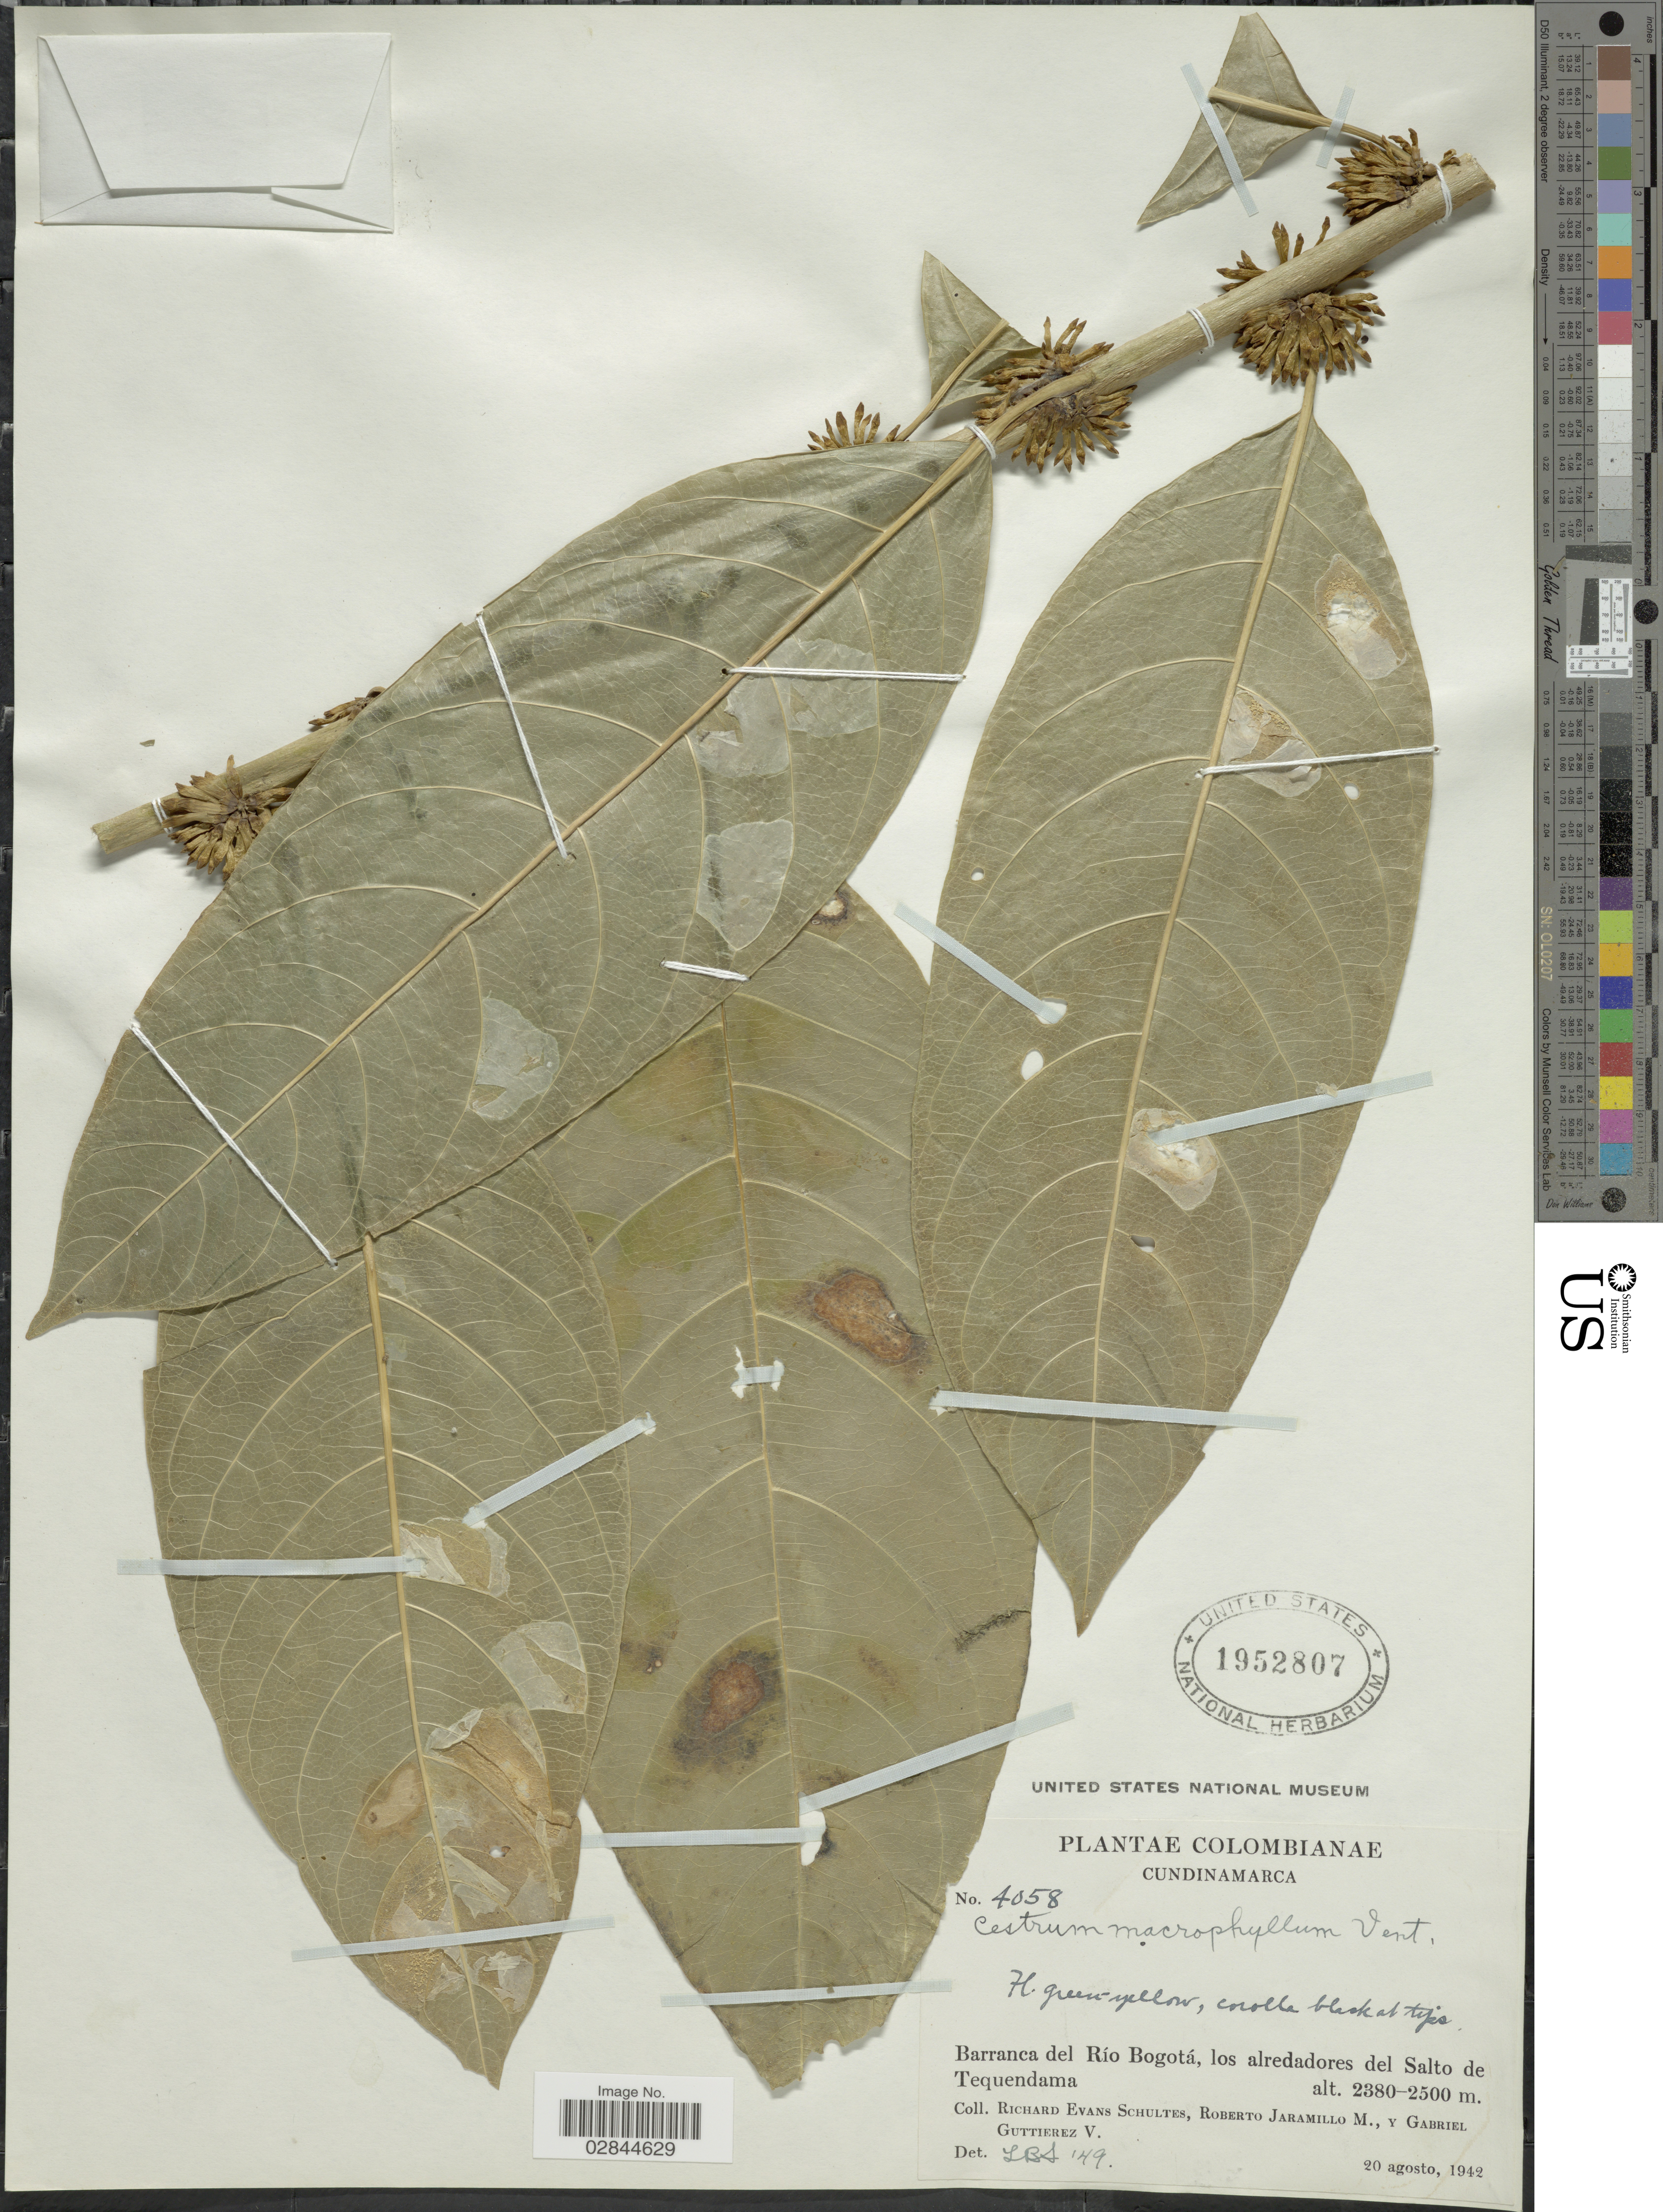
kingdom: Plantae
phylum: Tracheophyta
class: Magnoliopsida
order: Solanales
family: Solanaceae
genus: Cestrum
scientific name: Cestrum macrophyllum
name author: Vent.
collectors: R. E. Schultes, R. Jaramillo M. & G. Guttierez V.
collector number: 4058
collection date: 1942-08-20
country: Colombia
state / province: Cundinamarca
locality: Barranca del Río Bogotá, los alredadores del Salto de Tequendama.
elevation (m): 2380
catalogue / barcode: US 1952807